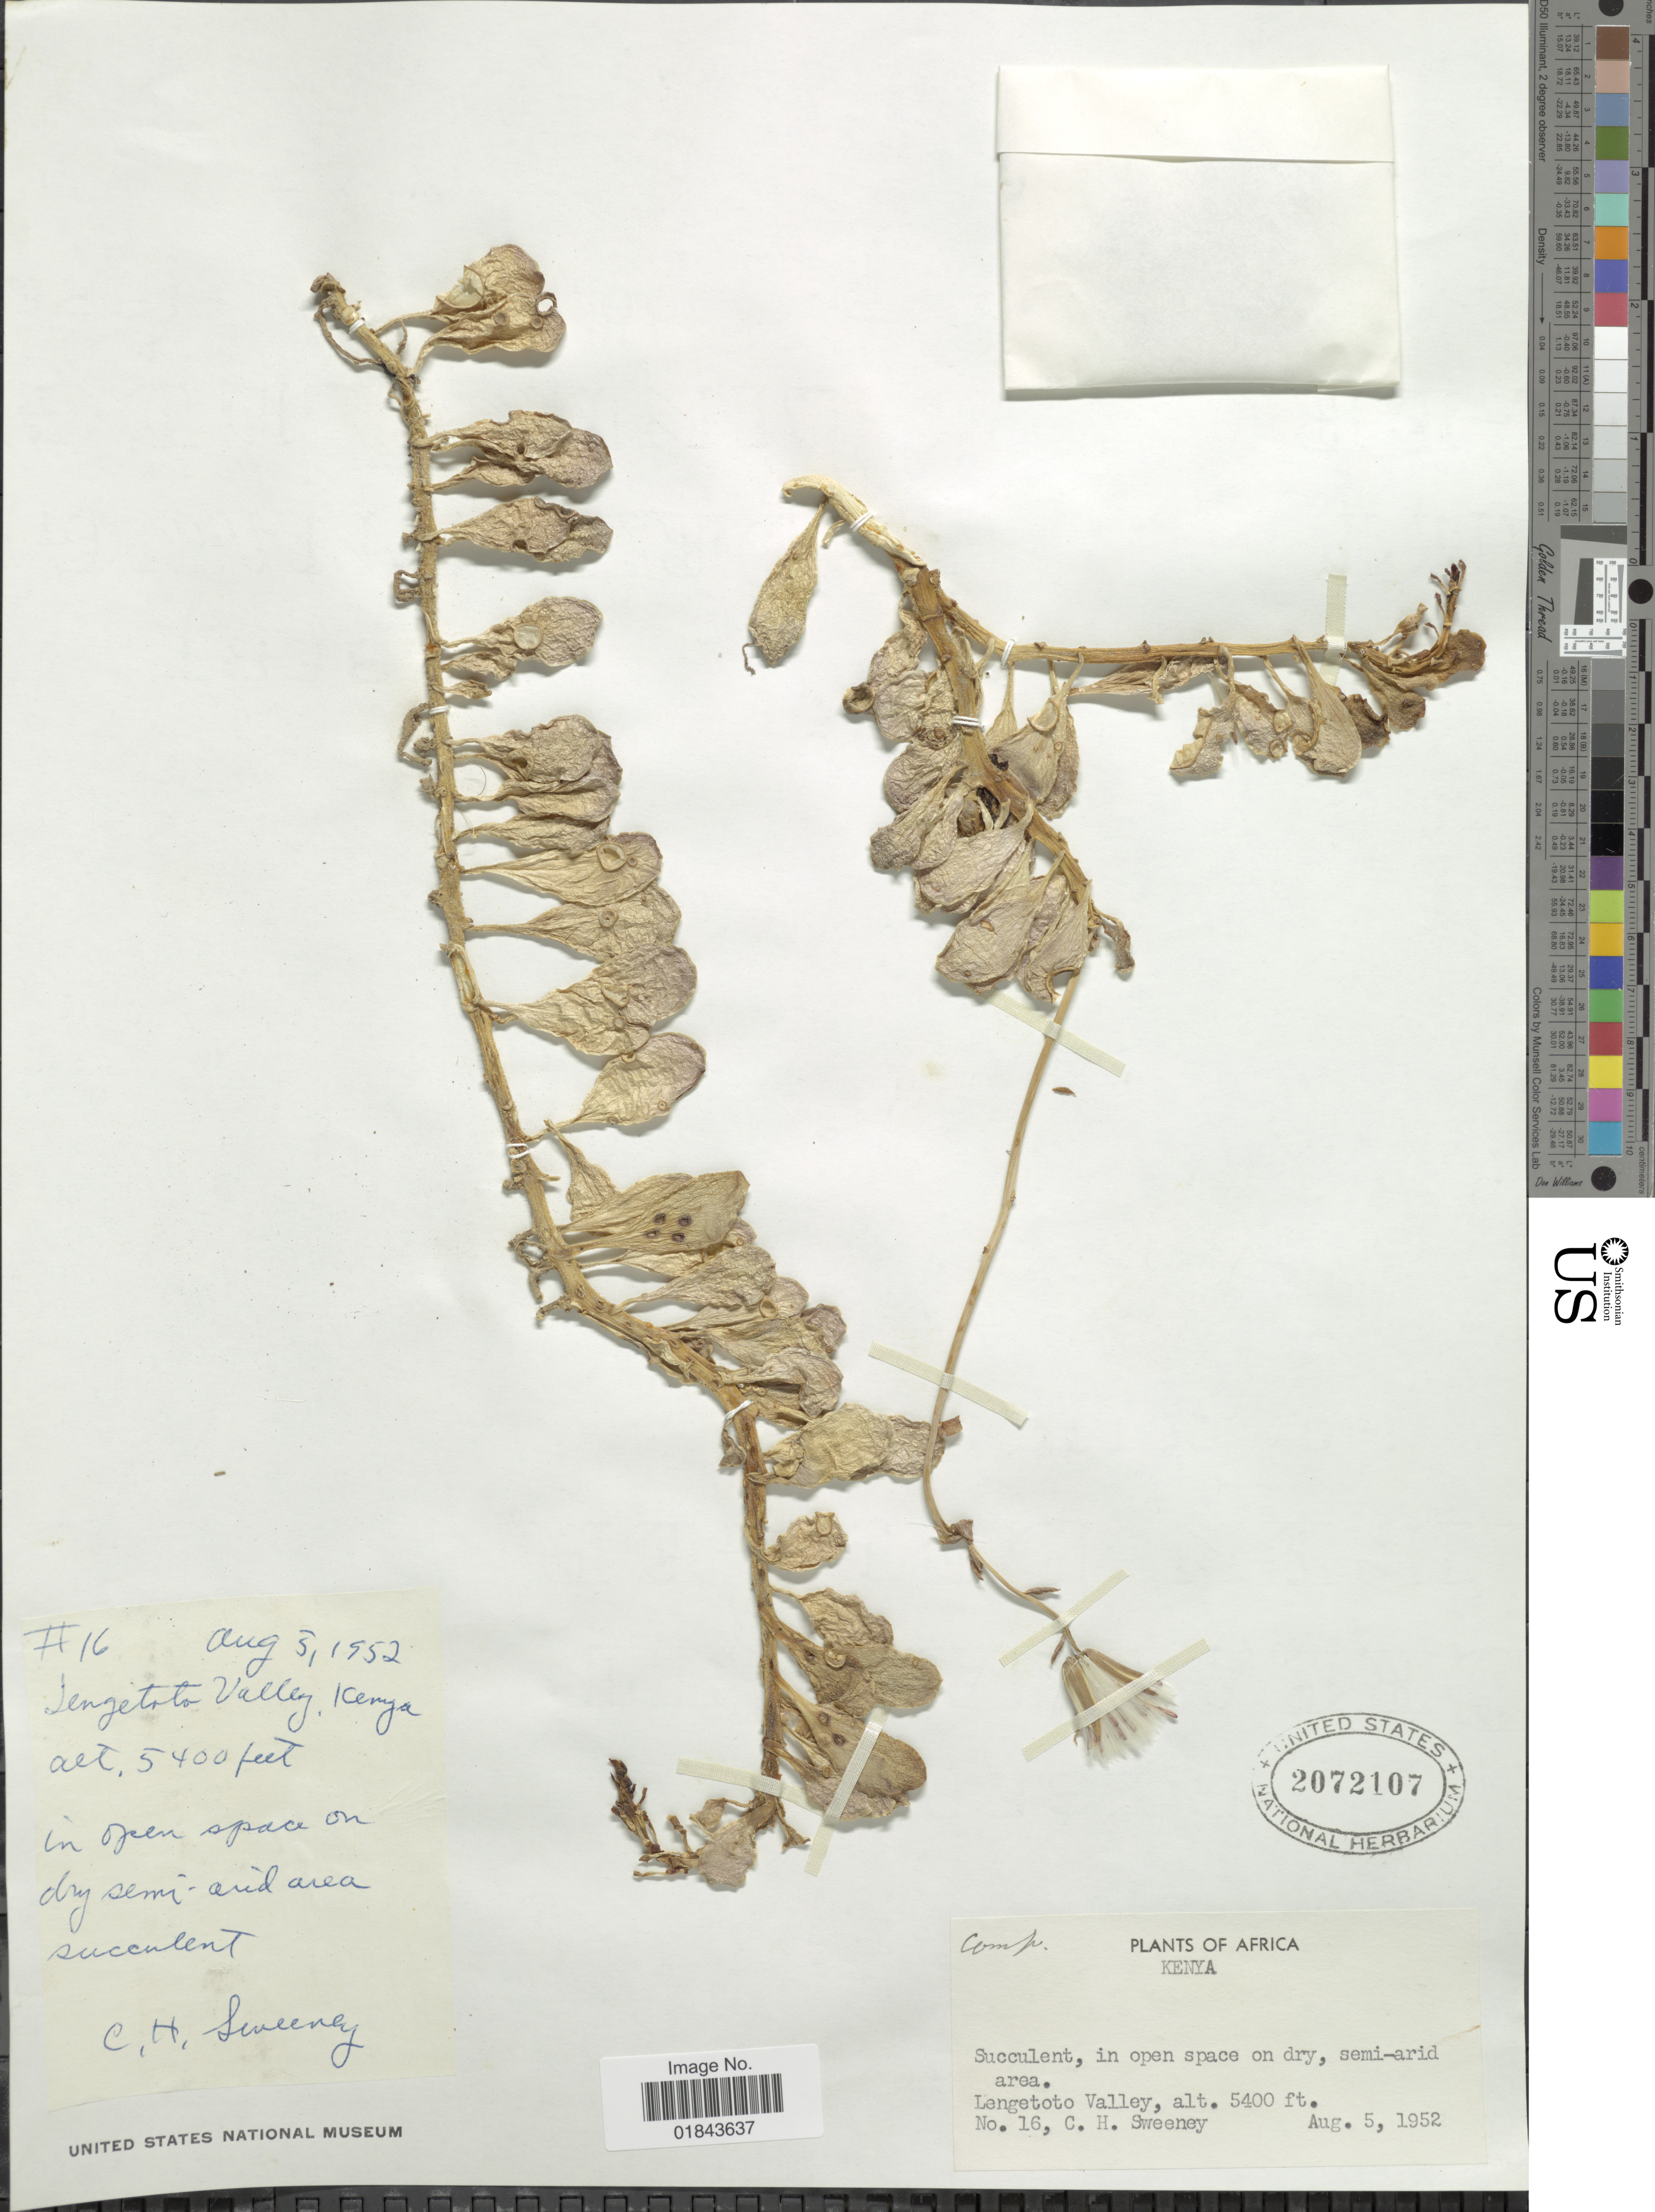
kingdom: Plantae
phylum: Tracheophyta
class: Magnoliopsida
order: Asterales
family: Asteraceae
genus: Notonia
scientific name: Notonia sp.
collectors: C. Sweeney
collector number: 16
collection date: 1952-08-05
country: Kenya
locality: Lengetoto Valley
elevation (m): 1646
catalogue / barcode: US 2072107